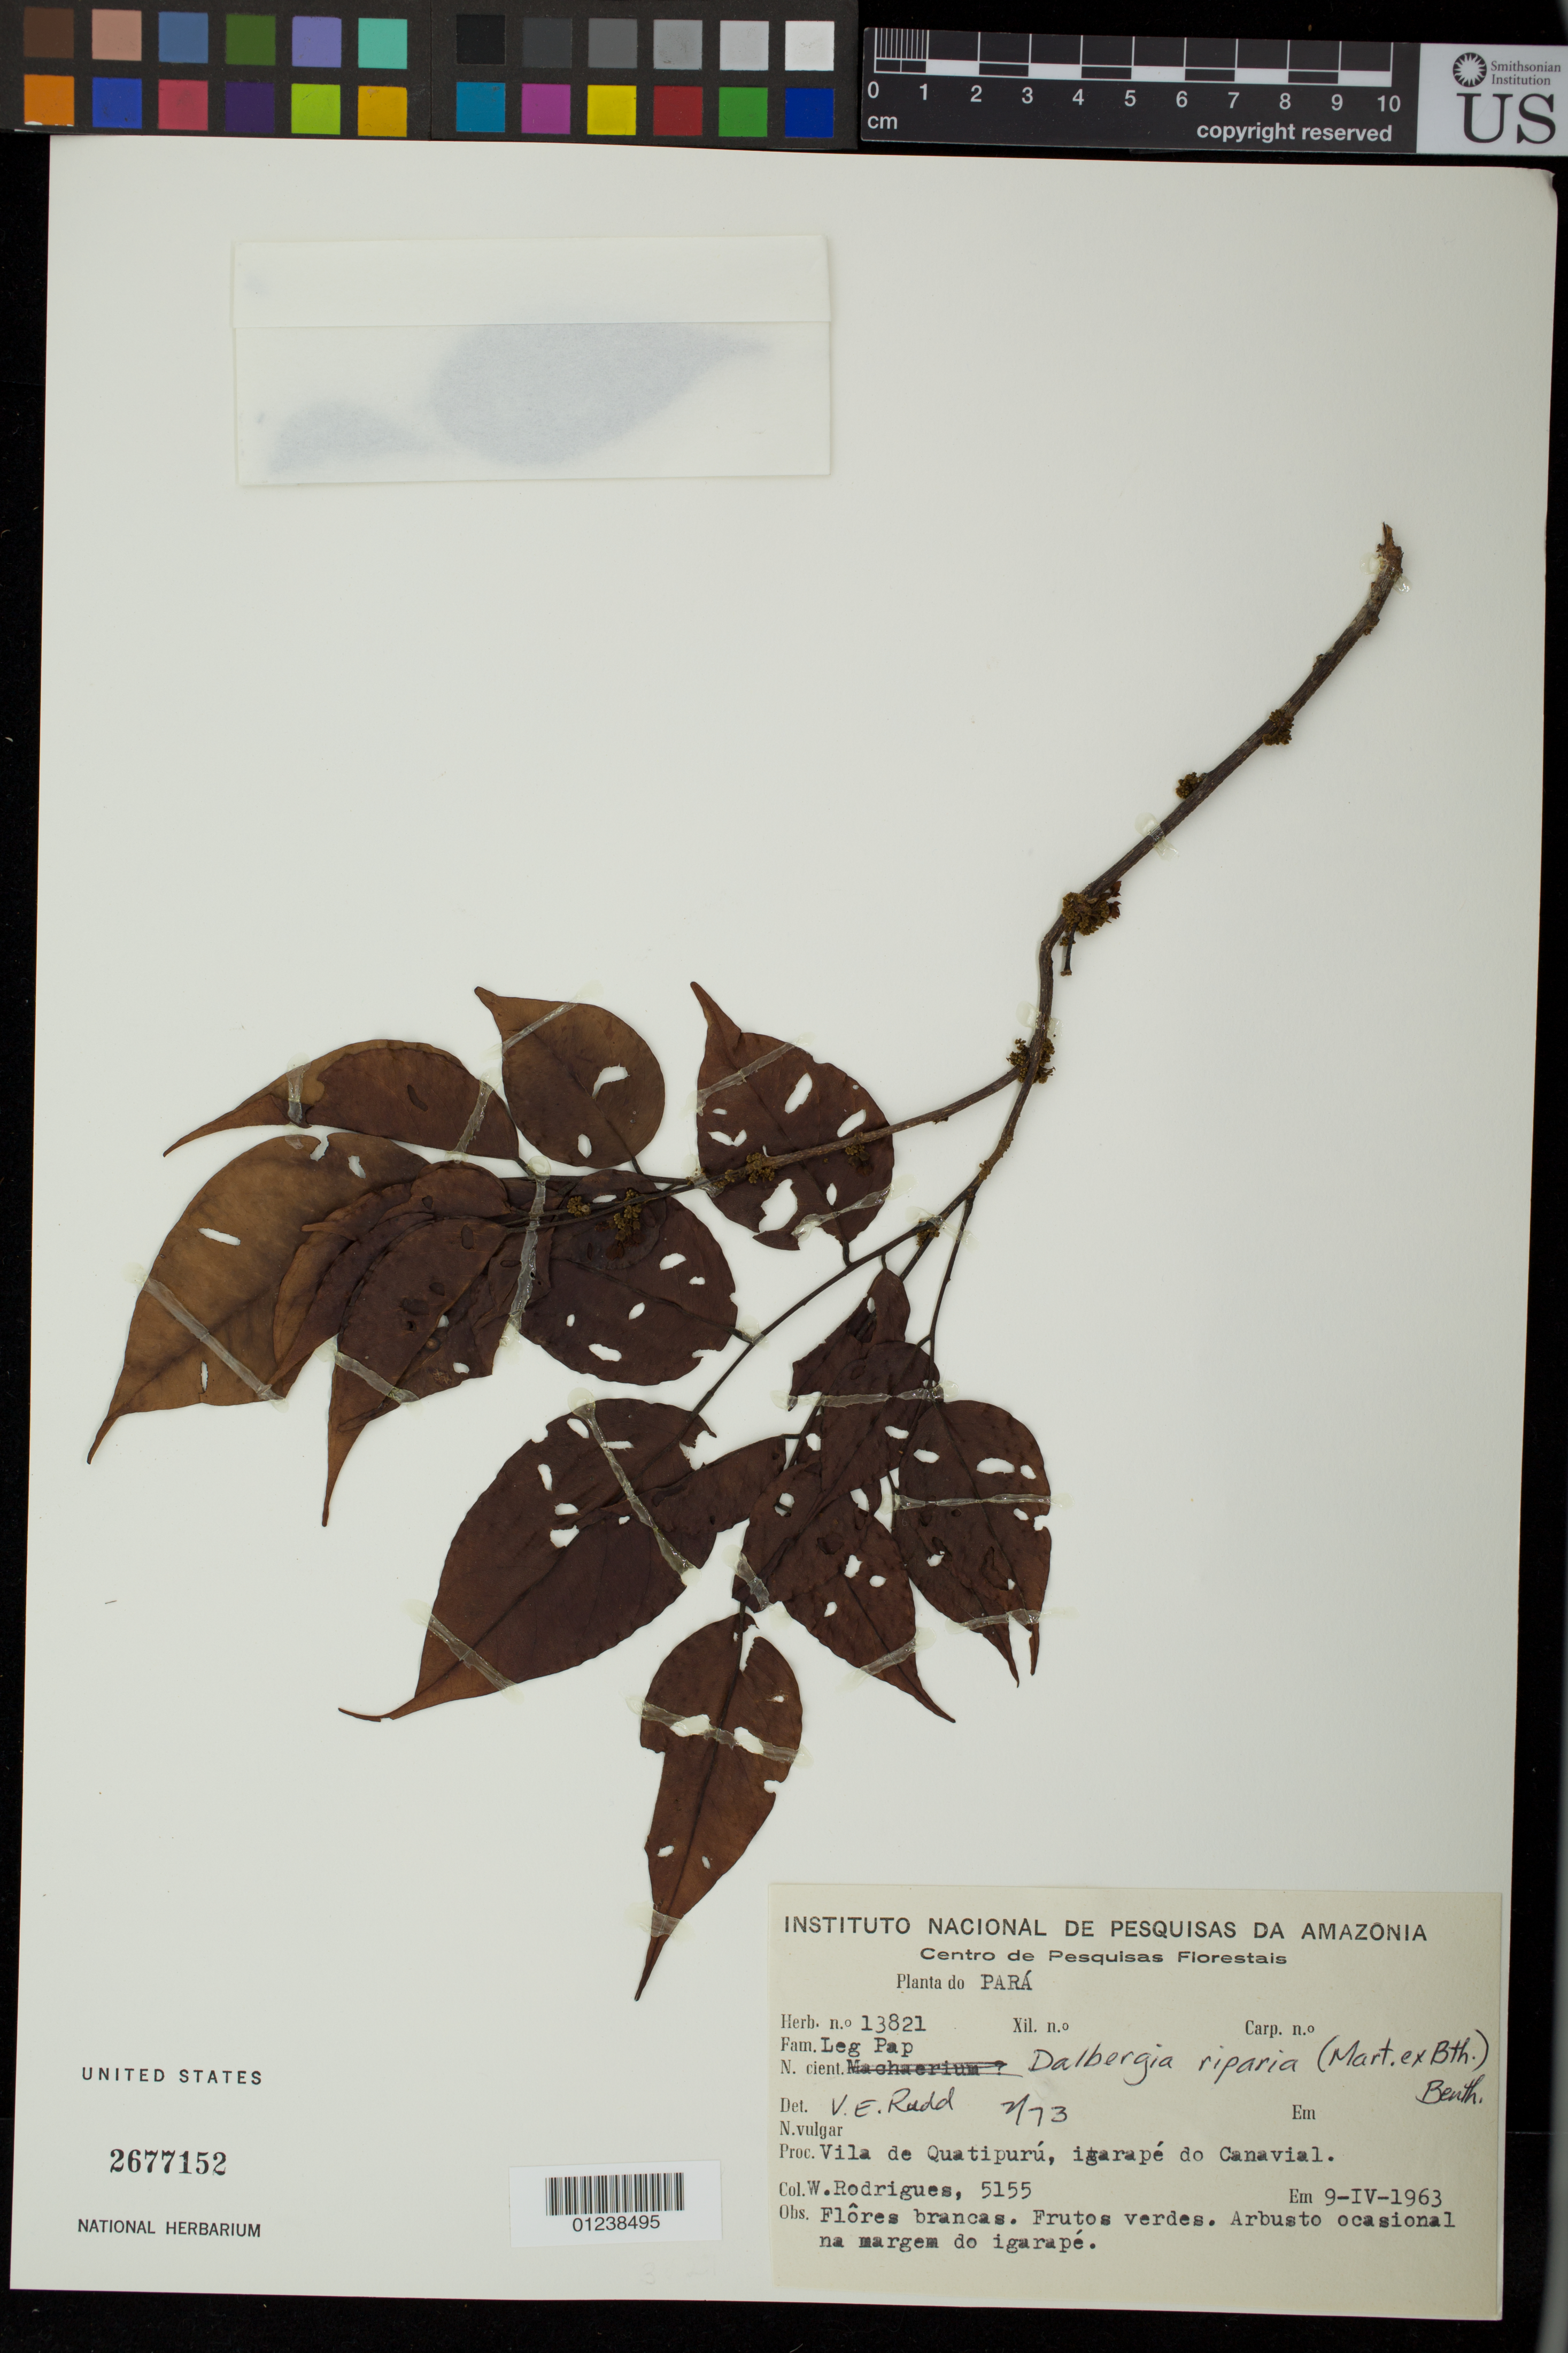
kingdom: Plantae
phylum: Tracheophyta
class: Magnoliopsida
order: Fabales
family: Fabaceae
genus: Dalbergia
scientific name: Dalbergia riparia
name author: (Mart.) Benth.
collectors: W. Rodrigues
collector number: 5155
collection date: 1963-04-09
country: Brazil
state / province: Para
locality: Vila de Quatipuru, igarape do Canavial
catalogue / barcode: US 2677152